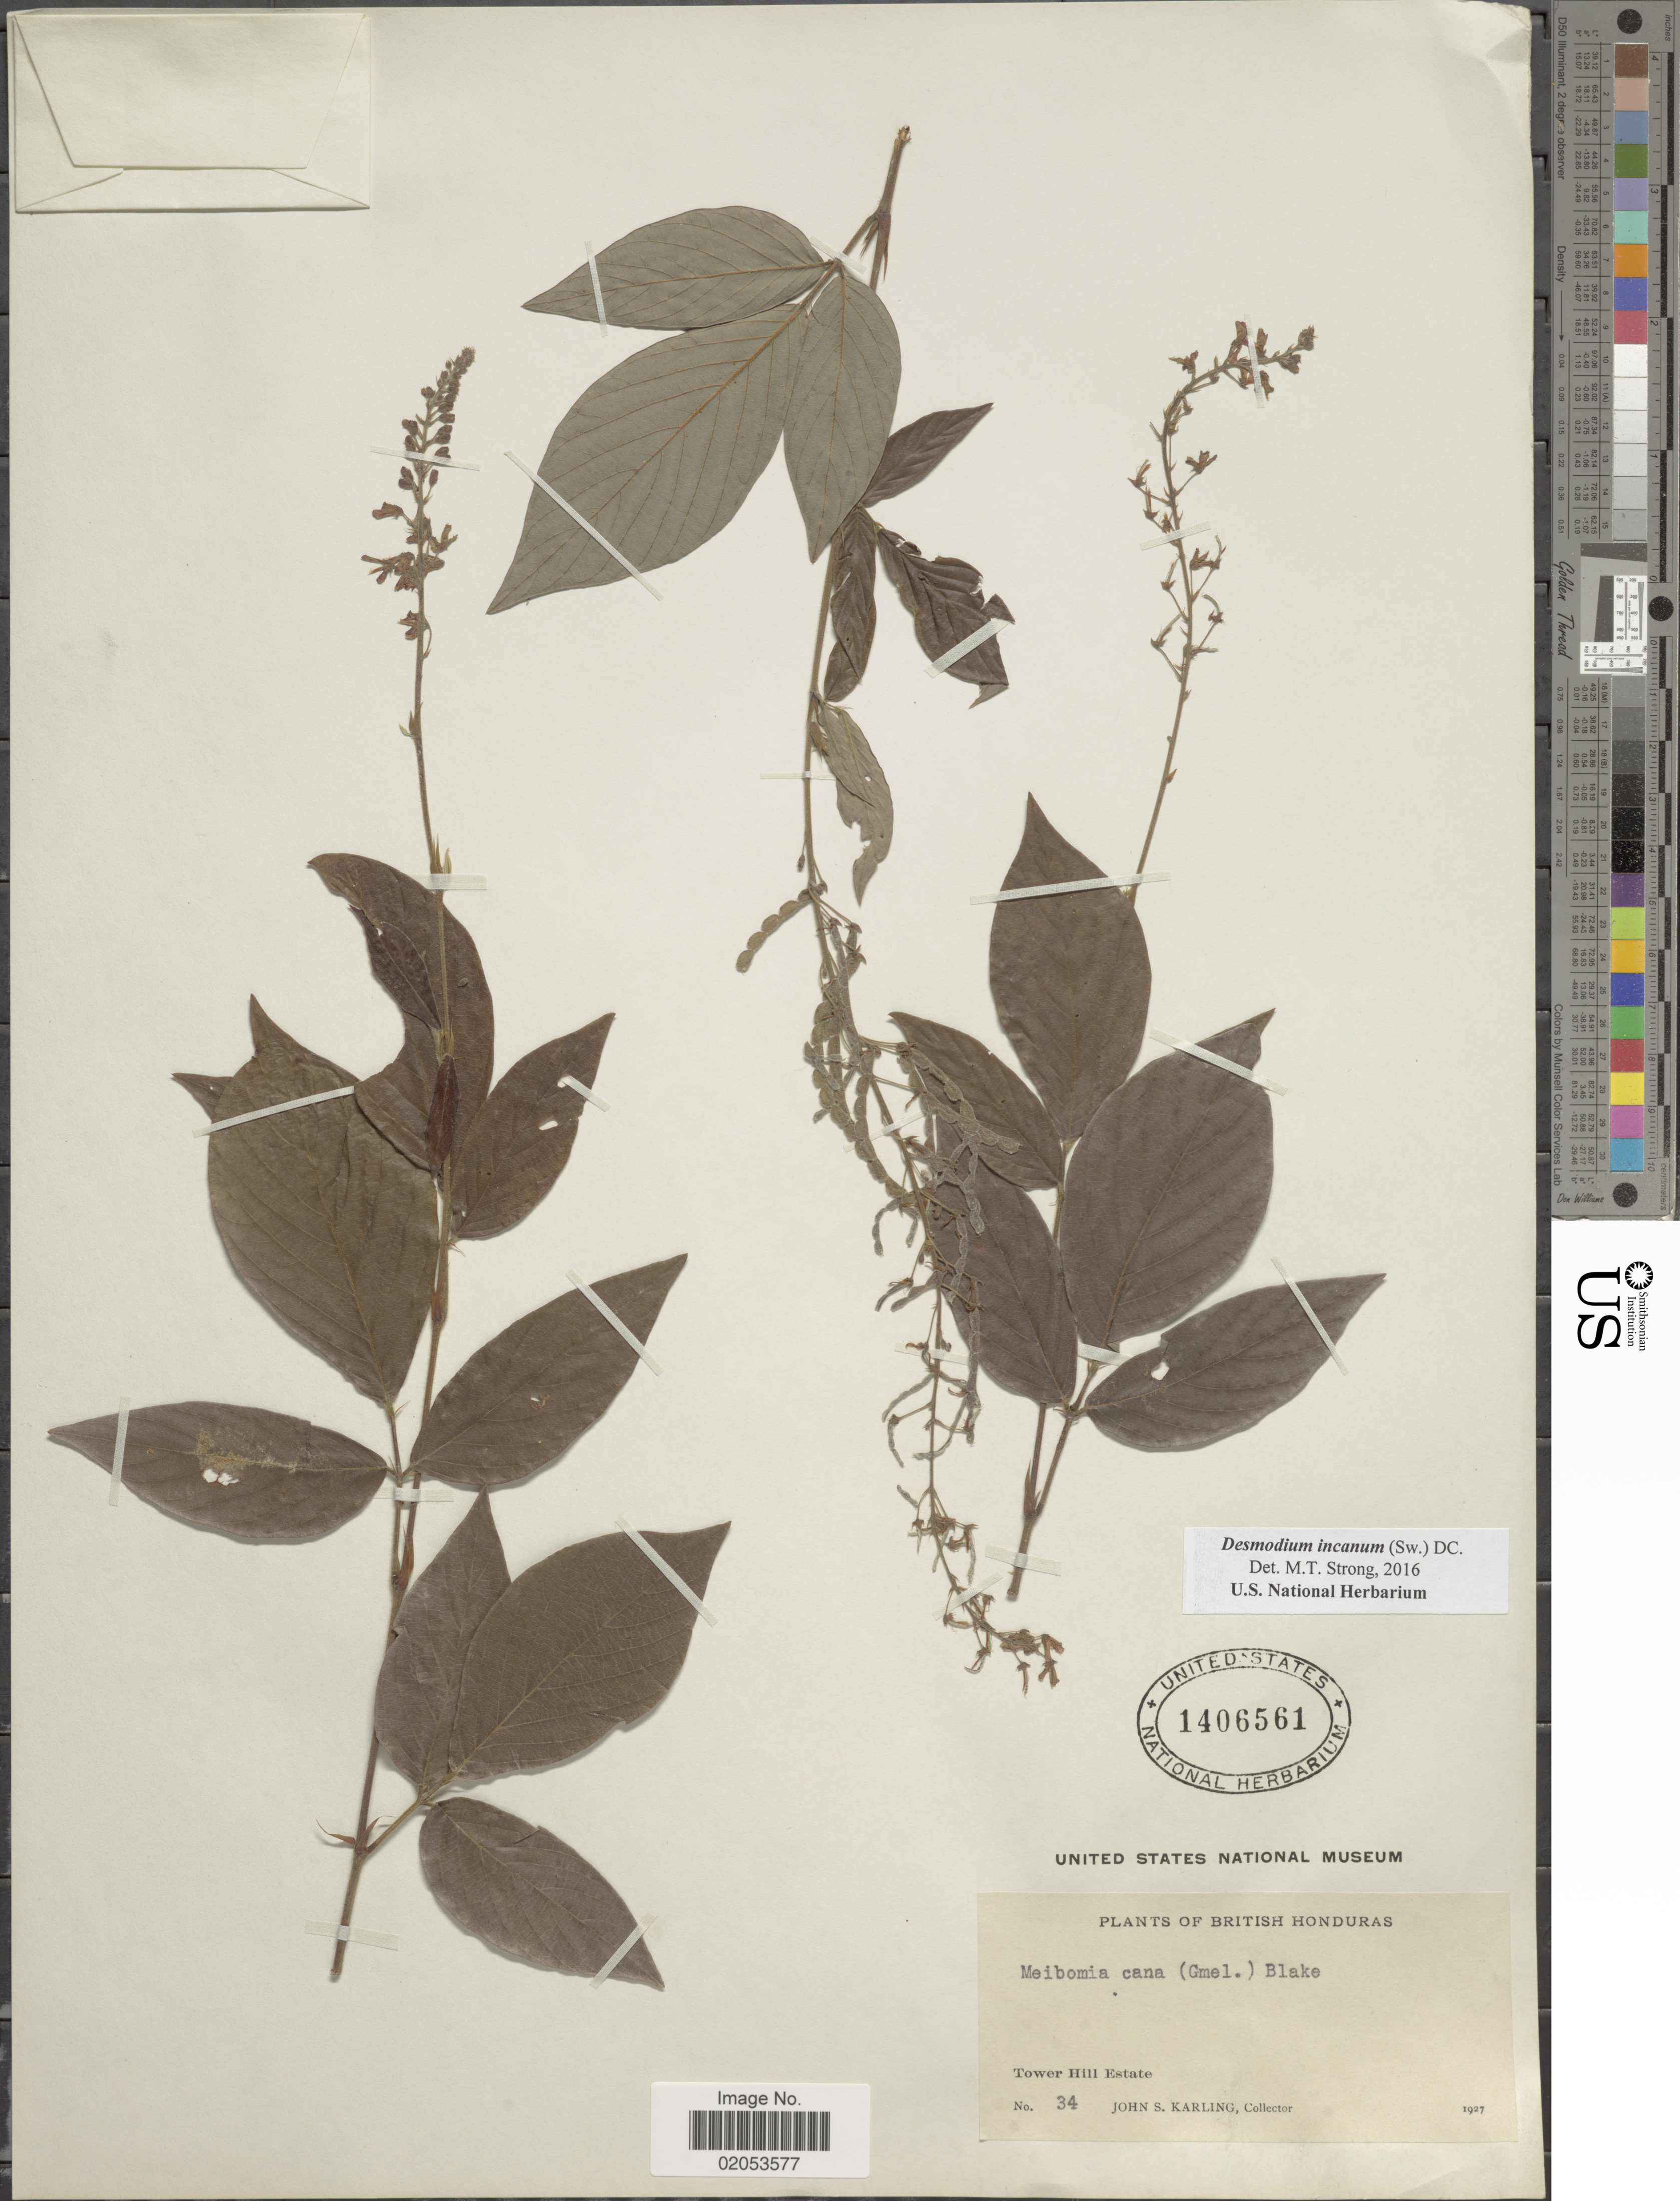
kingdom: Plantae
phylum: Tracheophyta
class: Magnoliopsida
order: Fabales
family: Fabaceae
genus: Desmodium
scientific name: Desmodium incanum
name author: (Sw.) DC.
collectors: J. Karling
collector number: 34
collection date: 1927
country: Belize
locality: British Honduras, Tower Hill Estate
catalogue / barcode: US 1406561